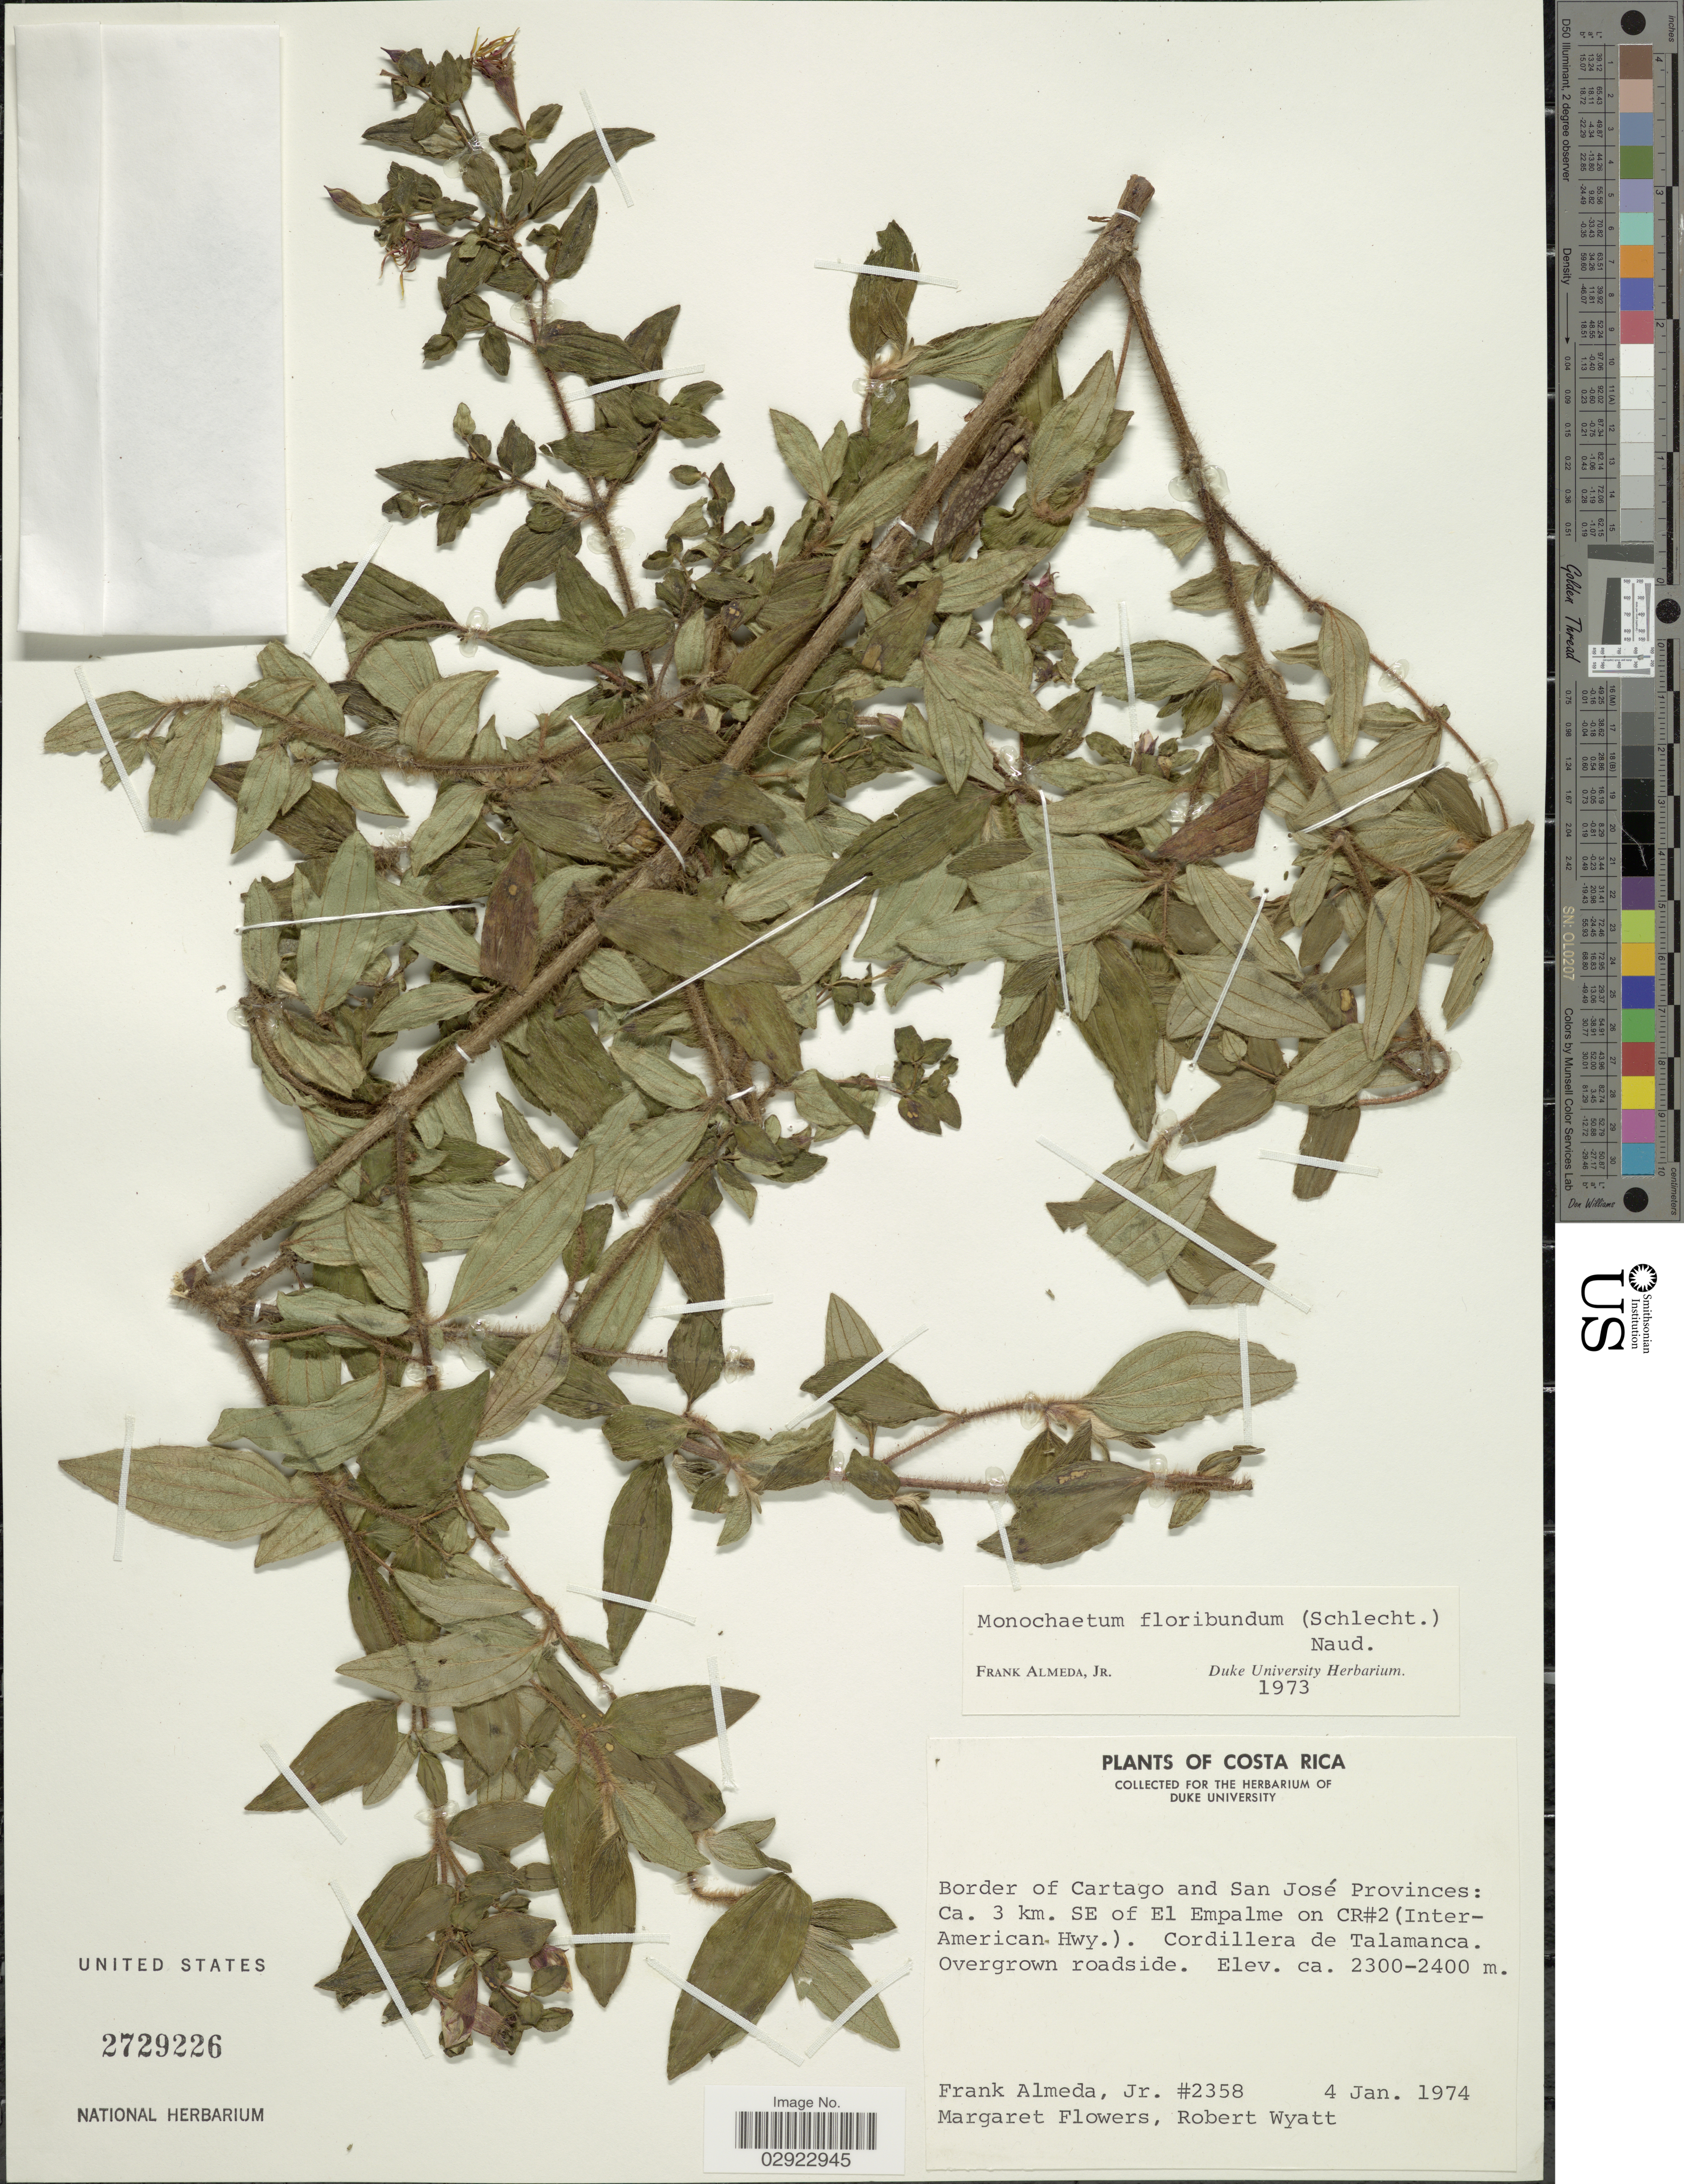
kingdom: Plantae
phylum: Tracheophyta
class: Magnoliopsida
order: Myrtales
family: Melastomataceae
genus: Monochaetum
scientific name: Monochaetum floribundum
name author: (Schltdl.) Naudin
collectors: F. Almeda, M. Flowers & R. Wyatt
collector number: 2358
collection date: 1974-01-04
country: Costa Rica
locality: Border of Cartago and San José Provinces: Ca. 3 km. SE of El Empalme on CR#2 (Inter-American Hwy.). Cordillera de Talamanca.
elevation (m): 2300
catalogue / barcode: US 2729226